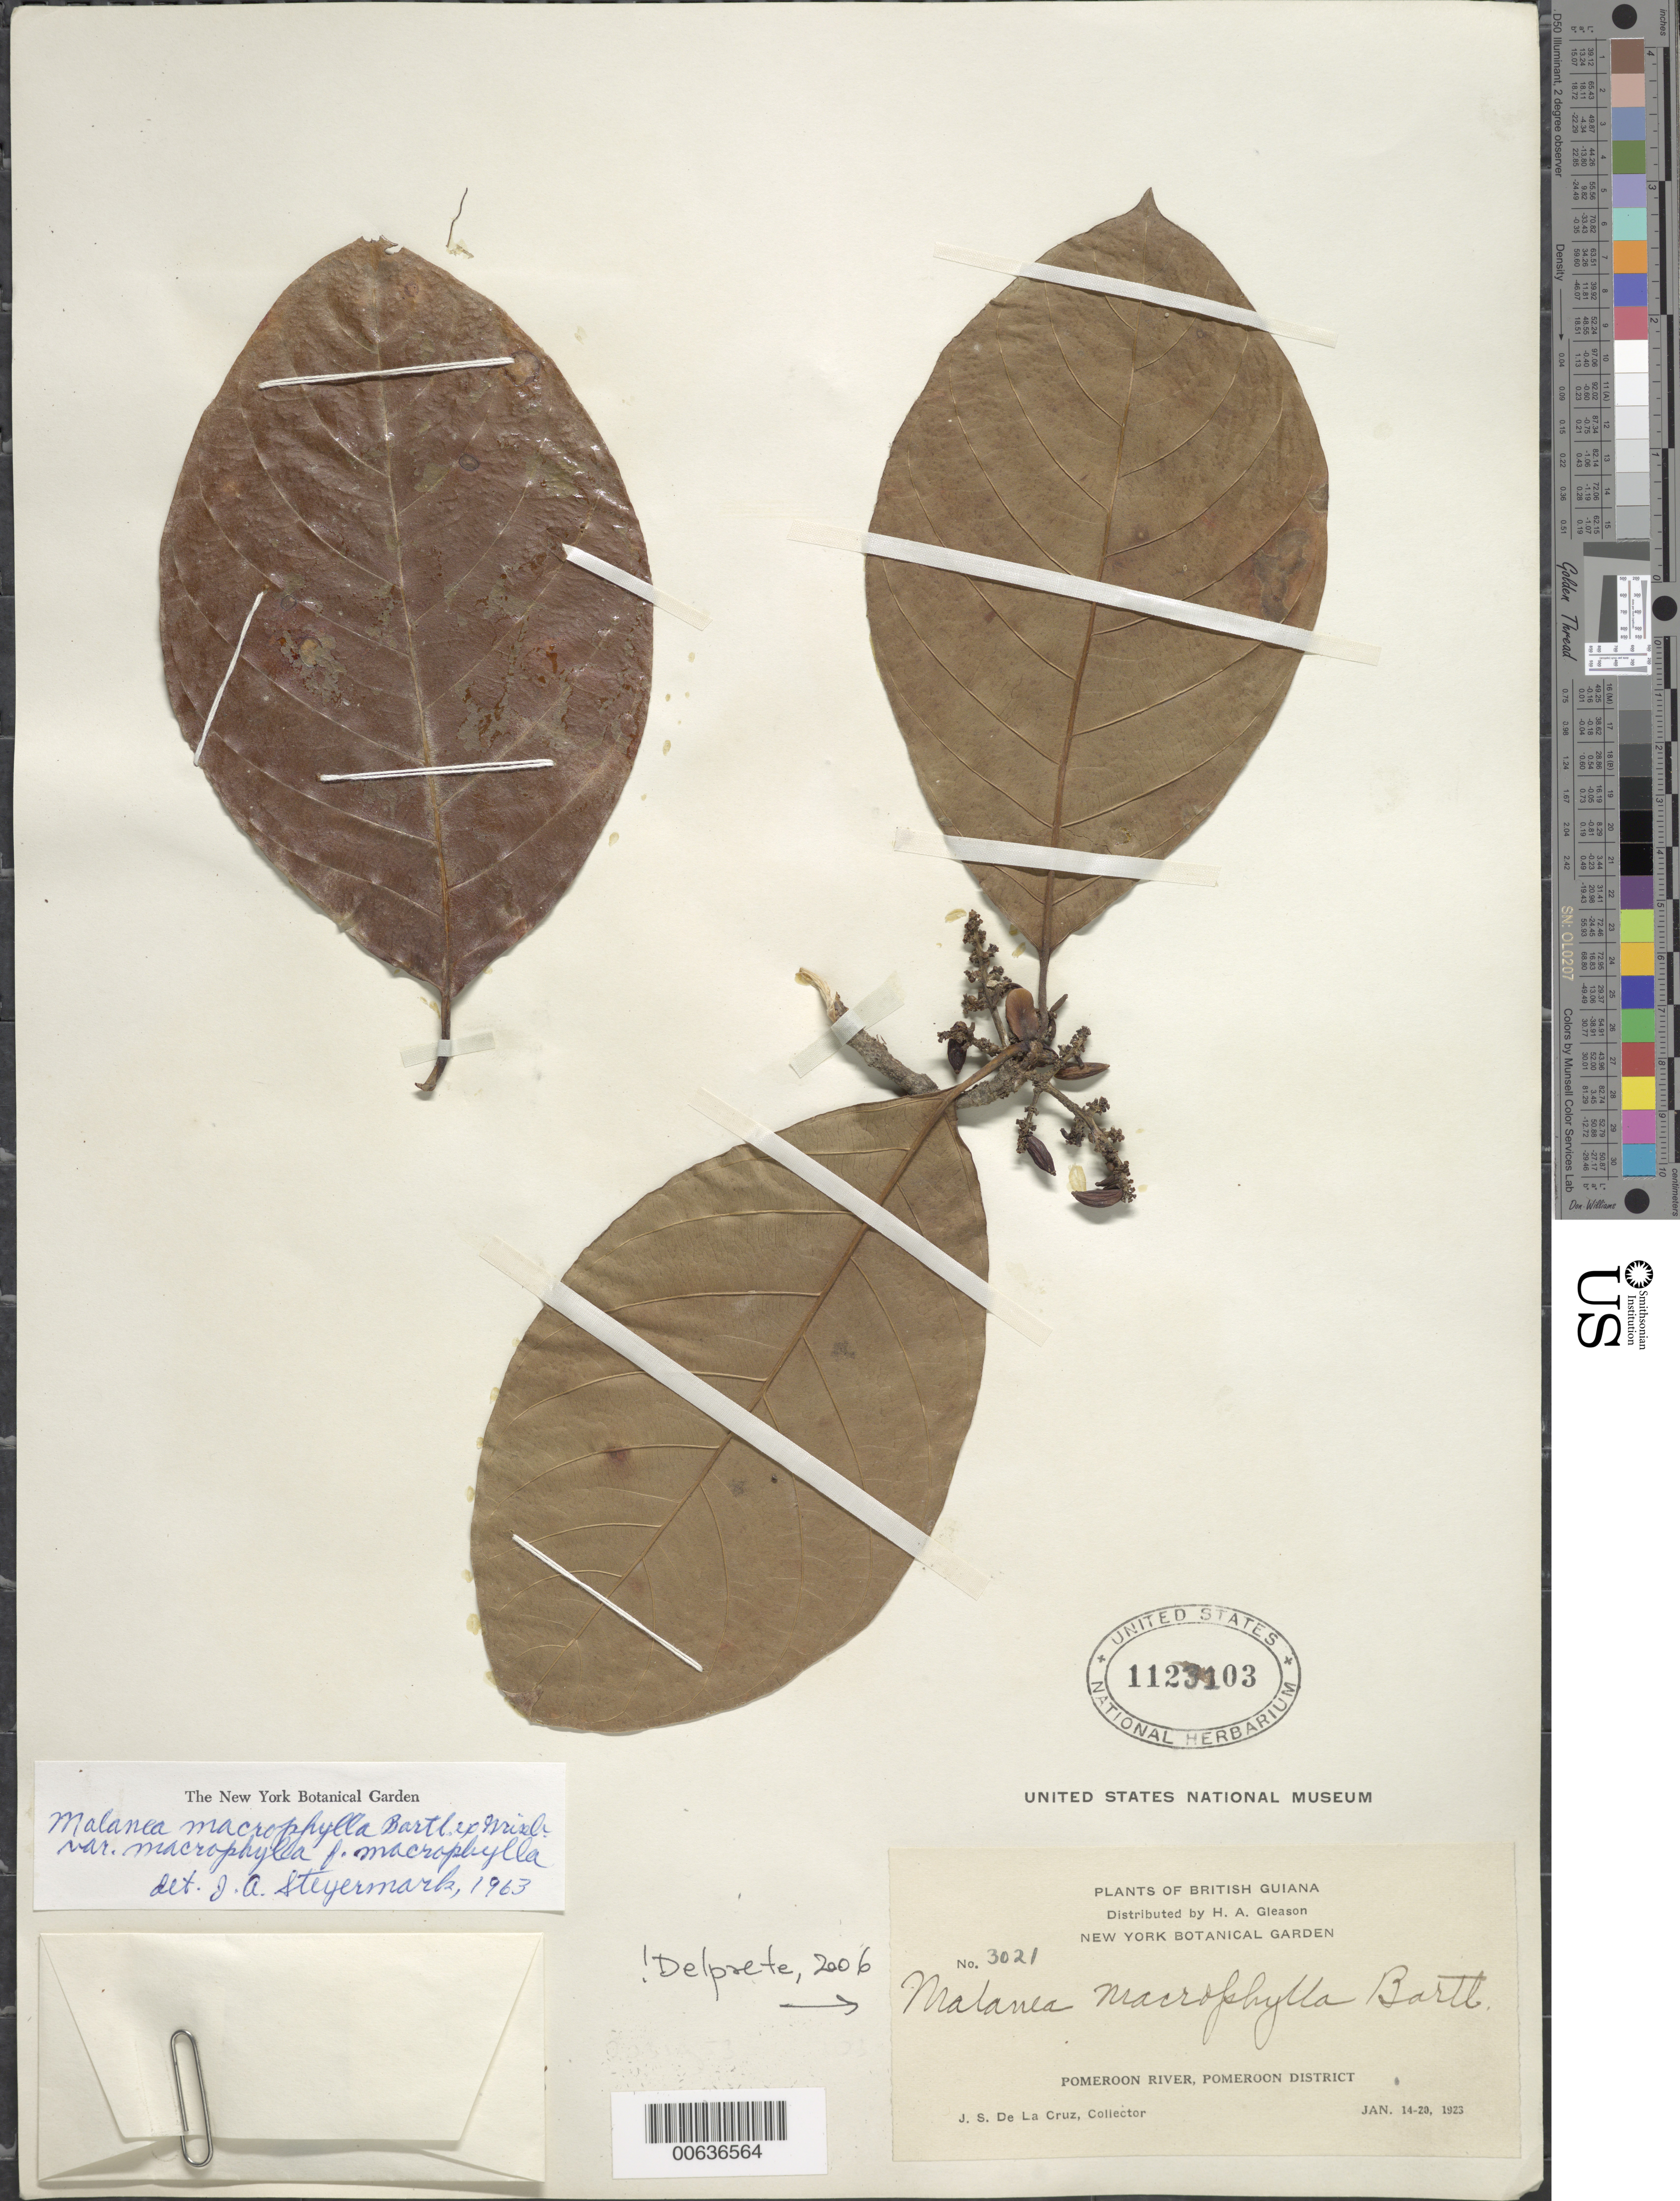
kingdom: Plantae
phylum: Tracheophyta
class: Magnoliopsida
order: Gentianales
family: Rubiaceae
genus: Malanea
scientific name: Malanea macrophylla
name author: Bartl. ex Griseb.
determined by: Delprete, P. G., Herb. de Guyane Cay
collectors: J. S. de la Cruz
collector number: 3021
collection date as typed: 14-Jan-23 to 20-Jan-23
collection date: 1923-01-14/1923-01-20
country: Guyana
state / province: Pomeroon-Supenaam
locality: Pomeroon R.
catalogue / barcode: US 1123103